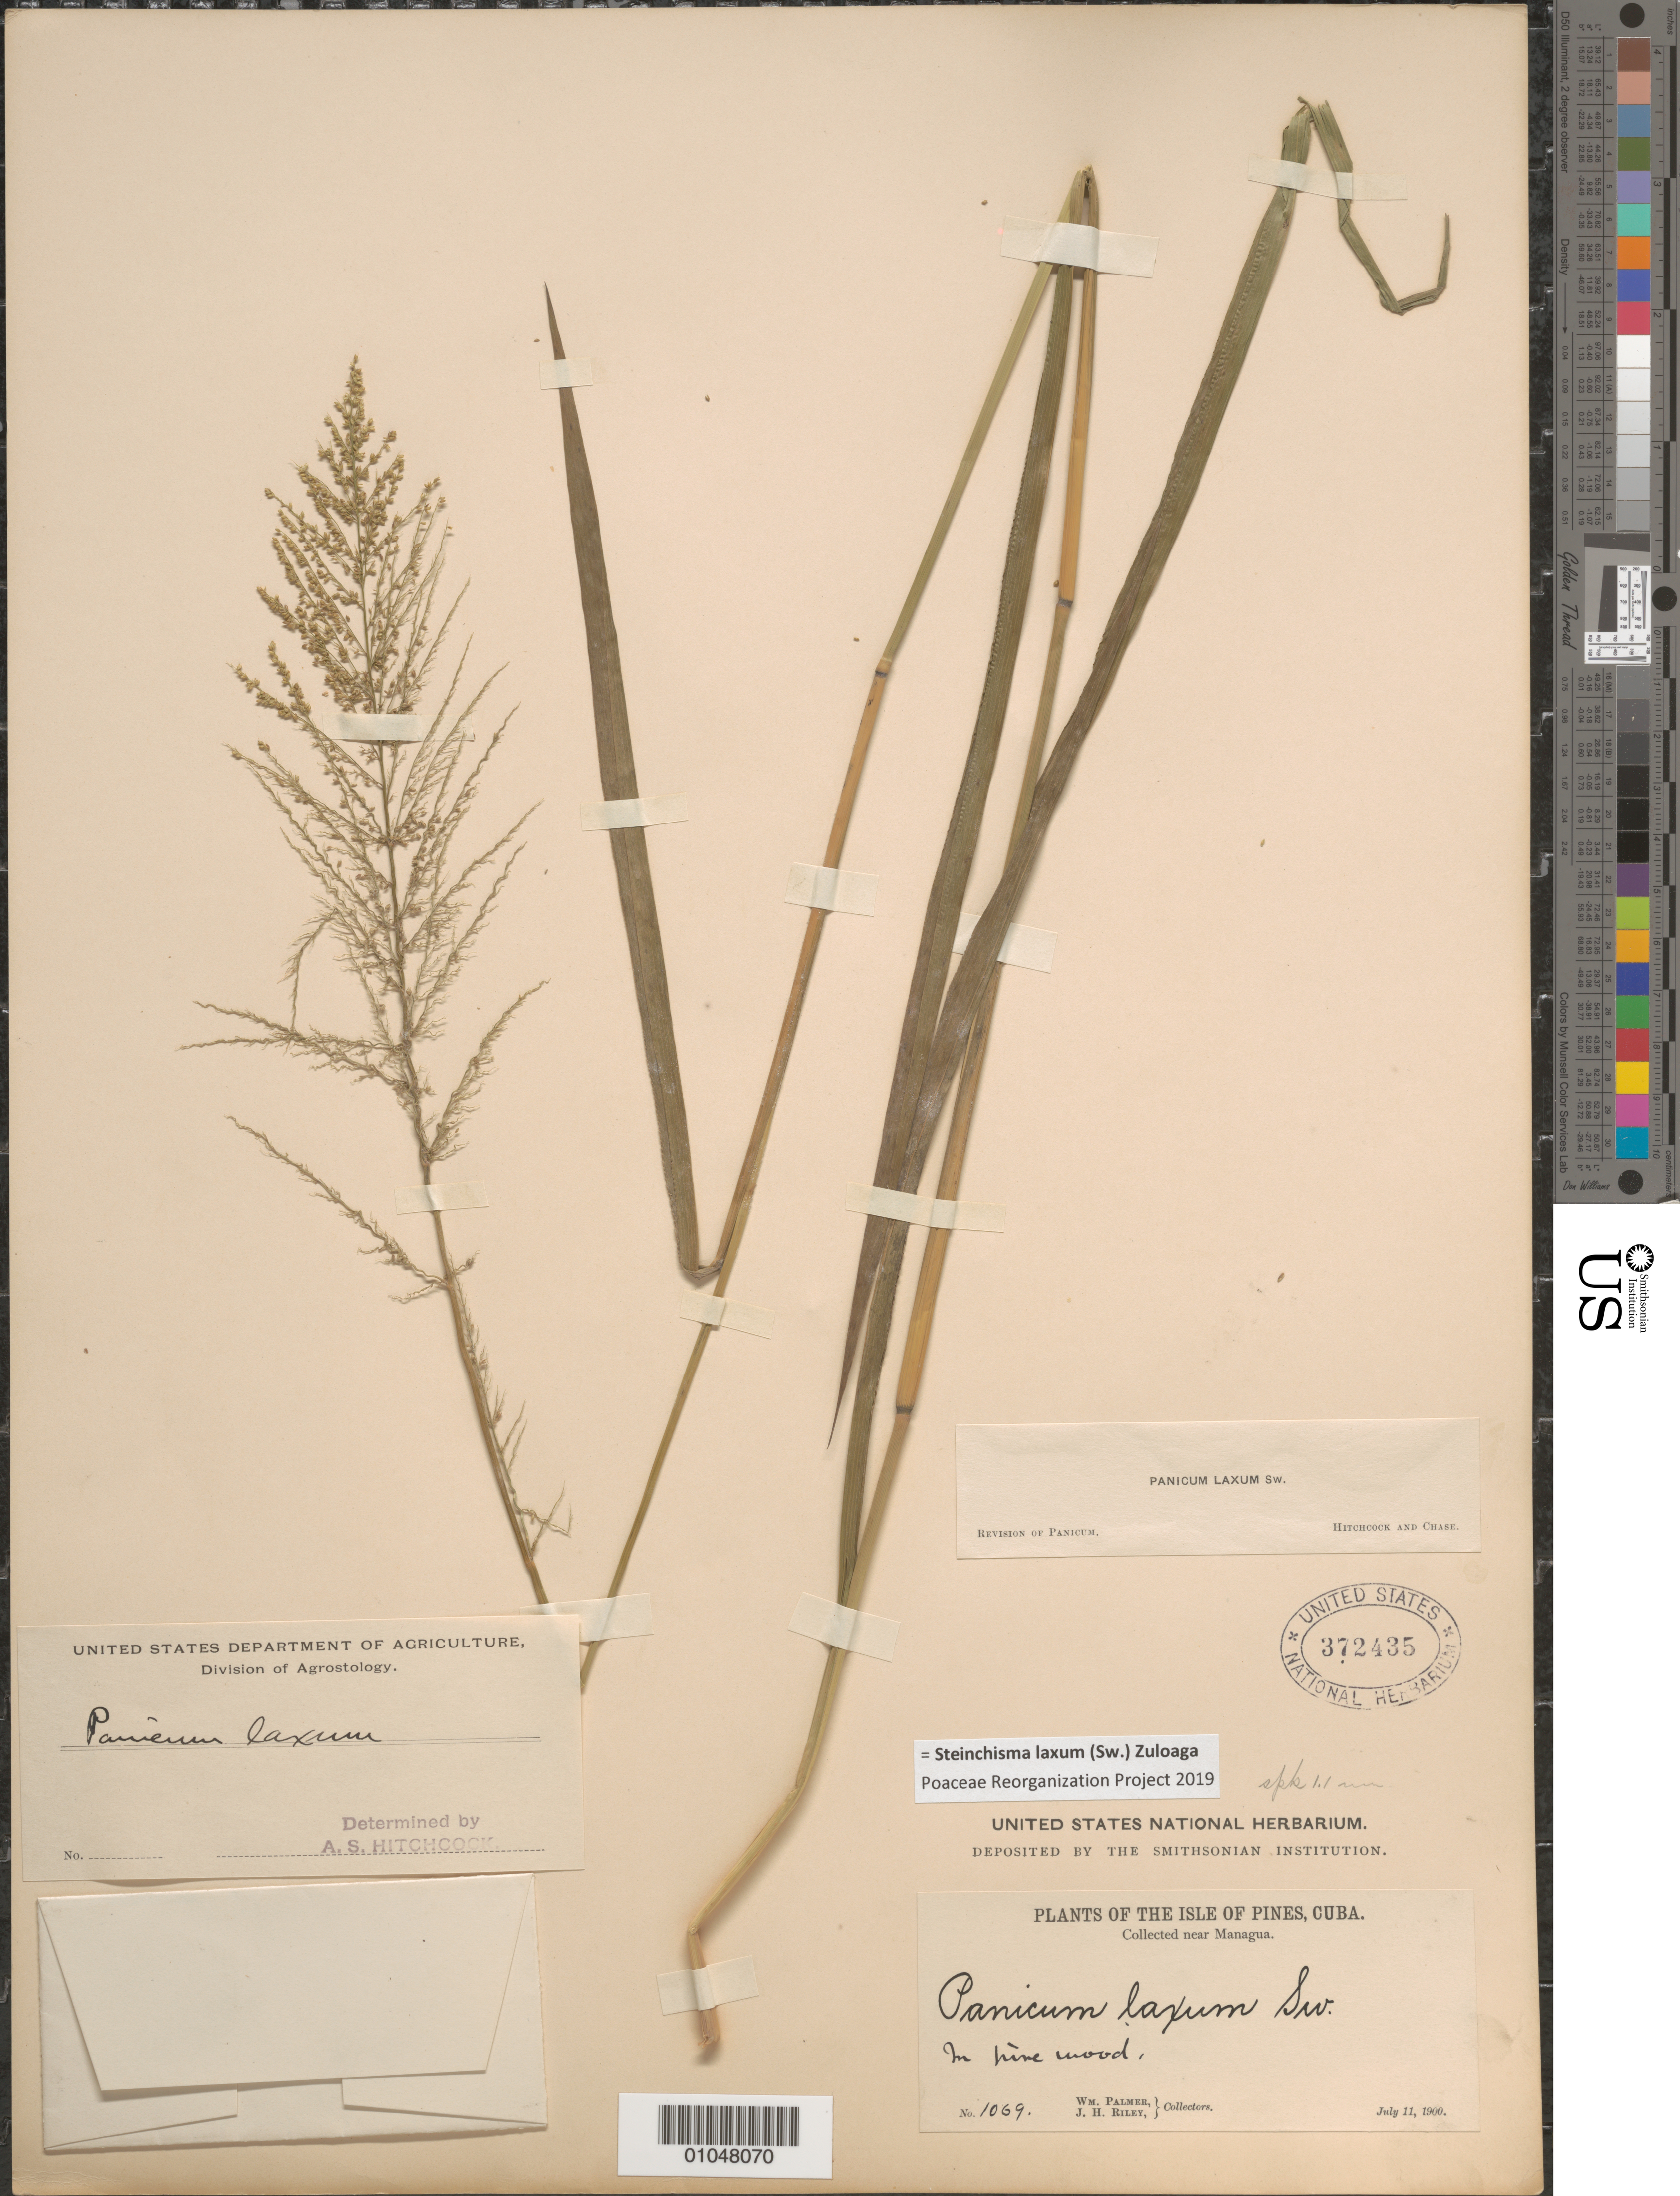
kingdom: Plantae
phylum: Tracheophyta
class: Liliopsida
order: Poales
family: Poaceae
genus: Panicum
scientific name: Panicum laxum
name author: Sw.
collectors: W. Palmer & J. H. Riley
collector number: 1069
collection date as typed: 11 Jul 1900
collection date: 1900-07-11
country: Cuba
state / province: Isla de la Juventud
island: Isla de la Juventud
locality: [Isle of Pines], Collected near Managua in pine wood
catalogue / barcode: US 372435